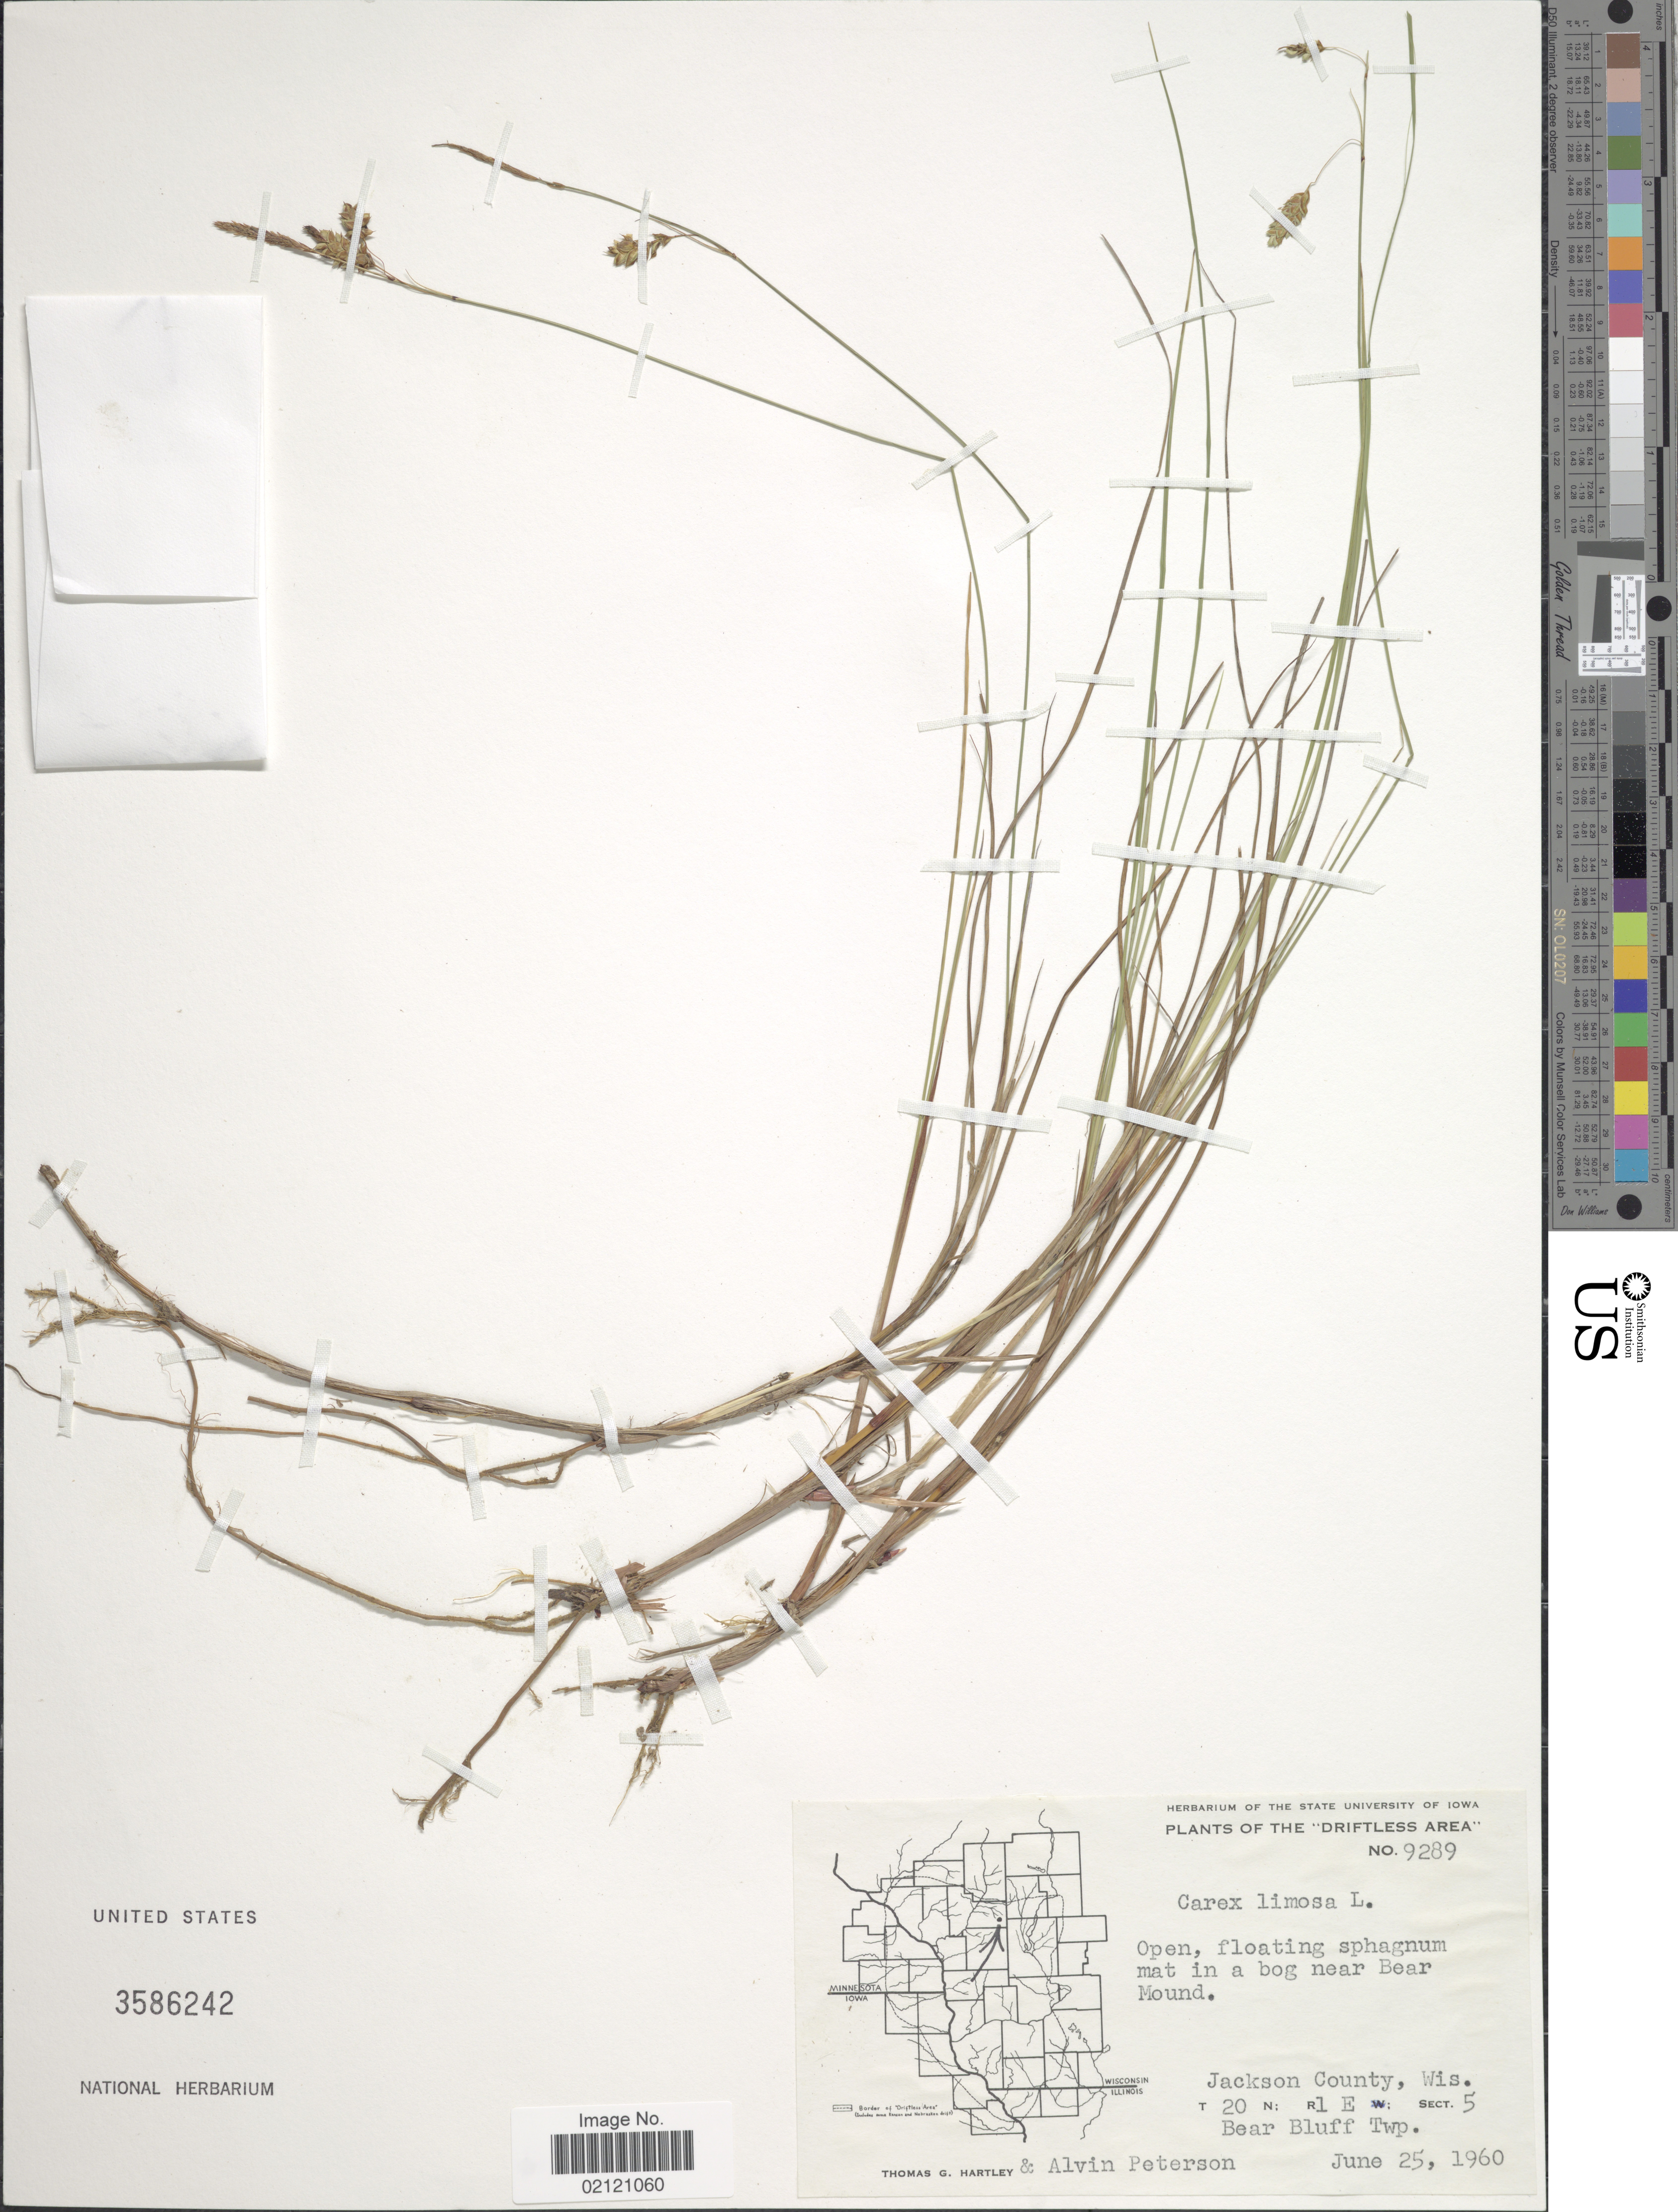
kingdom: Plantae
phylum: Tracheophyta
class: Liliopsida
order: Poales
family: Cyperaceae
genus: Carex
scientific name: Carex limosa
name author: L.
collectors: T. G. Hartley & A. M. Peterson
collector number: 9289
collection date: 1960-06-25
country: United States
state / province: Wisconsin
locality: The "Driftless Area" , Open, floating sphagnum mat in a bog near Bear Mound, Jackson County T20N R1E Sect.5, Bear Bluff Twp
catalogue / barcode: US 3586242